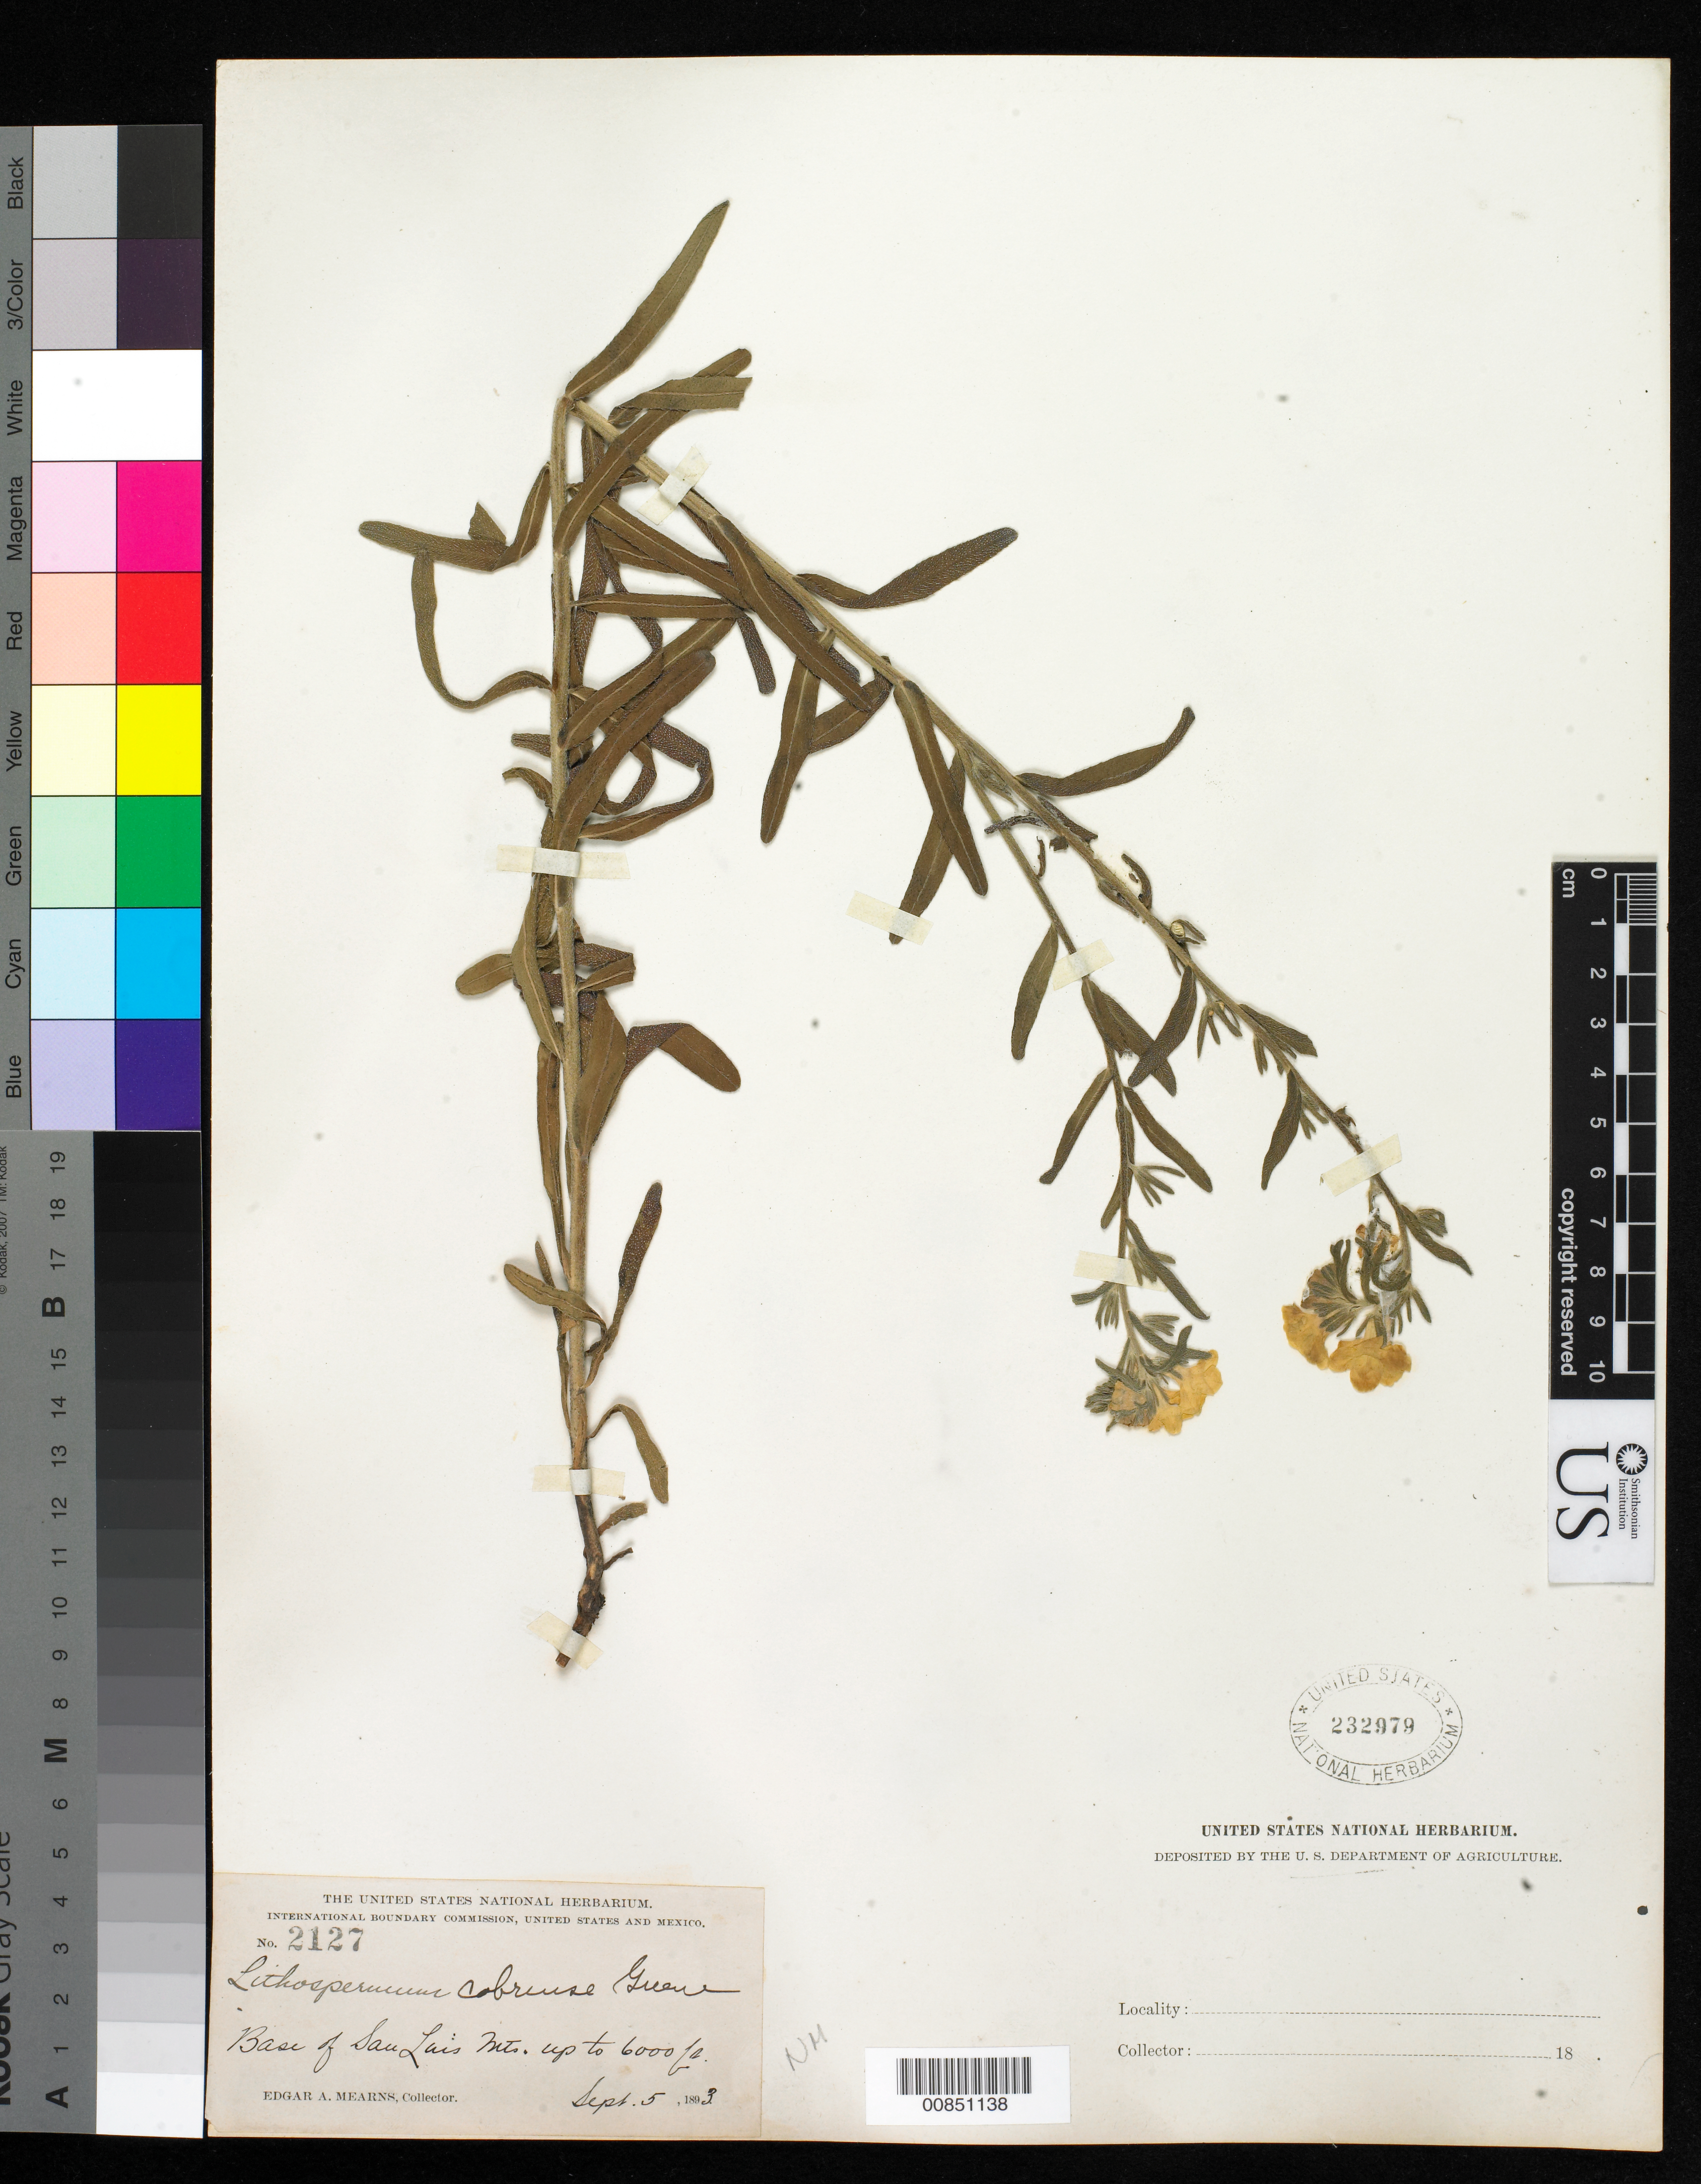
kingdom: Plantae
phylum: Tracheophyta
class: Magnoliopsida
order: Boraginales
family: Boraginaceae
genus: Lithospermum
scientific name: Lithospermum cobrense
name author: Greene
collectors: E. A. Mearns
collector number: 2127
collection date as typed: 05 Sep 1893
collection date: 1893-09-05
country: United States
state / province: New Mexico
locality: Base of San Luis Mts.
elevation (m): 1829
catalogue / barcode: US 232979